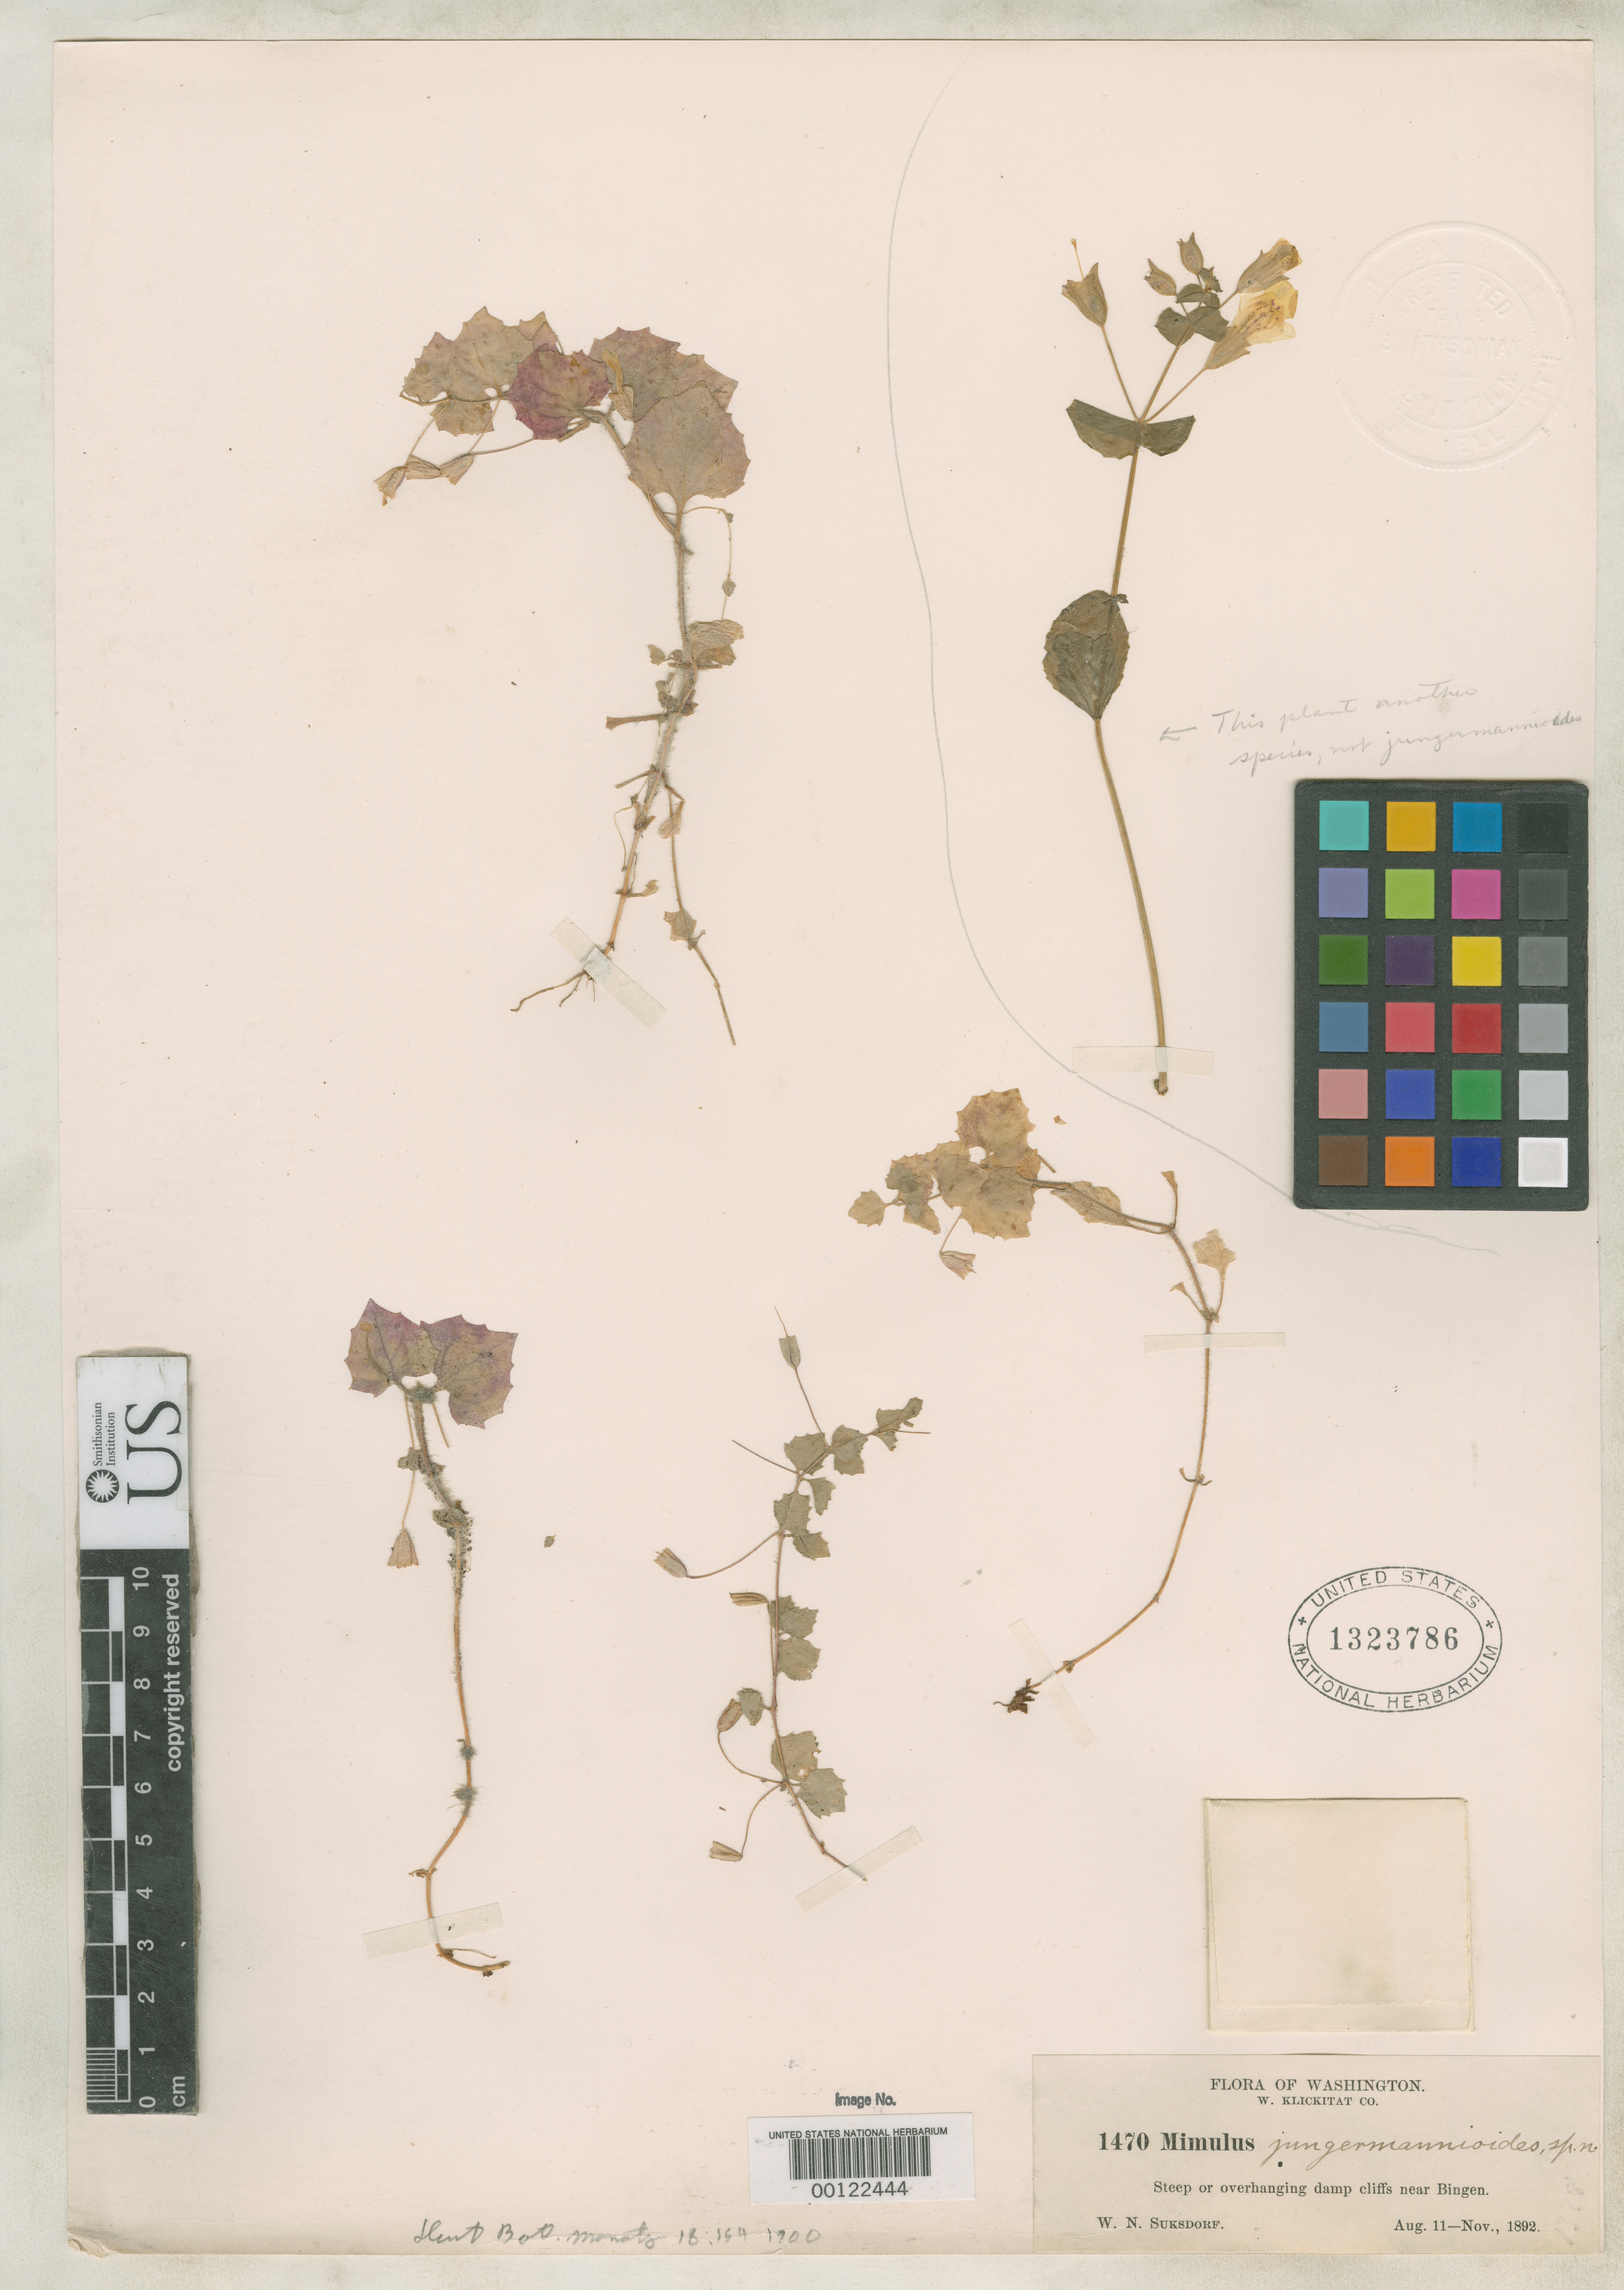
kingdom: Plantae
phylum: Tracheophyta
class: Magnoliopsida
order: Lamiales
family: Phrymaceae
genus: Mimulus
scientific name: Mimulus jungermannioides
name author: Suksd.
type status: Isotype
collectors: W. N. Suksdorf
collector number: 1470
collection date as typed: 11 Aug 1892 to -- Nov 1892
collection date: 1892-08-11/1892-11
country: United States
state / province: Washington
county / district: Klickitat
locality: Cliffs near Bingen.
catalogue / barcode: US 1323786